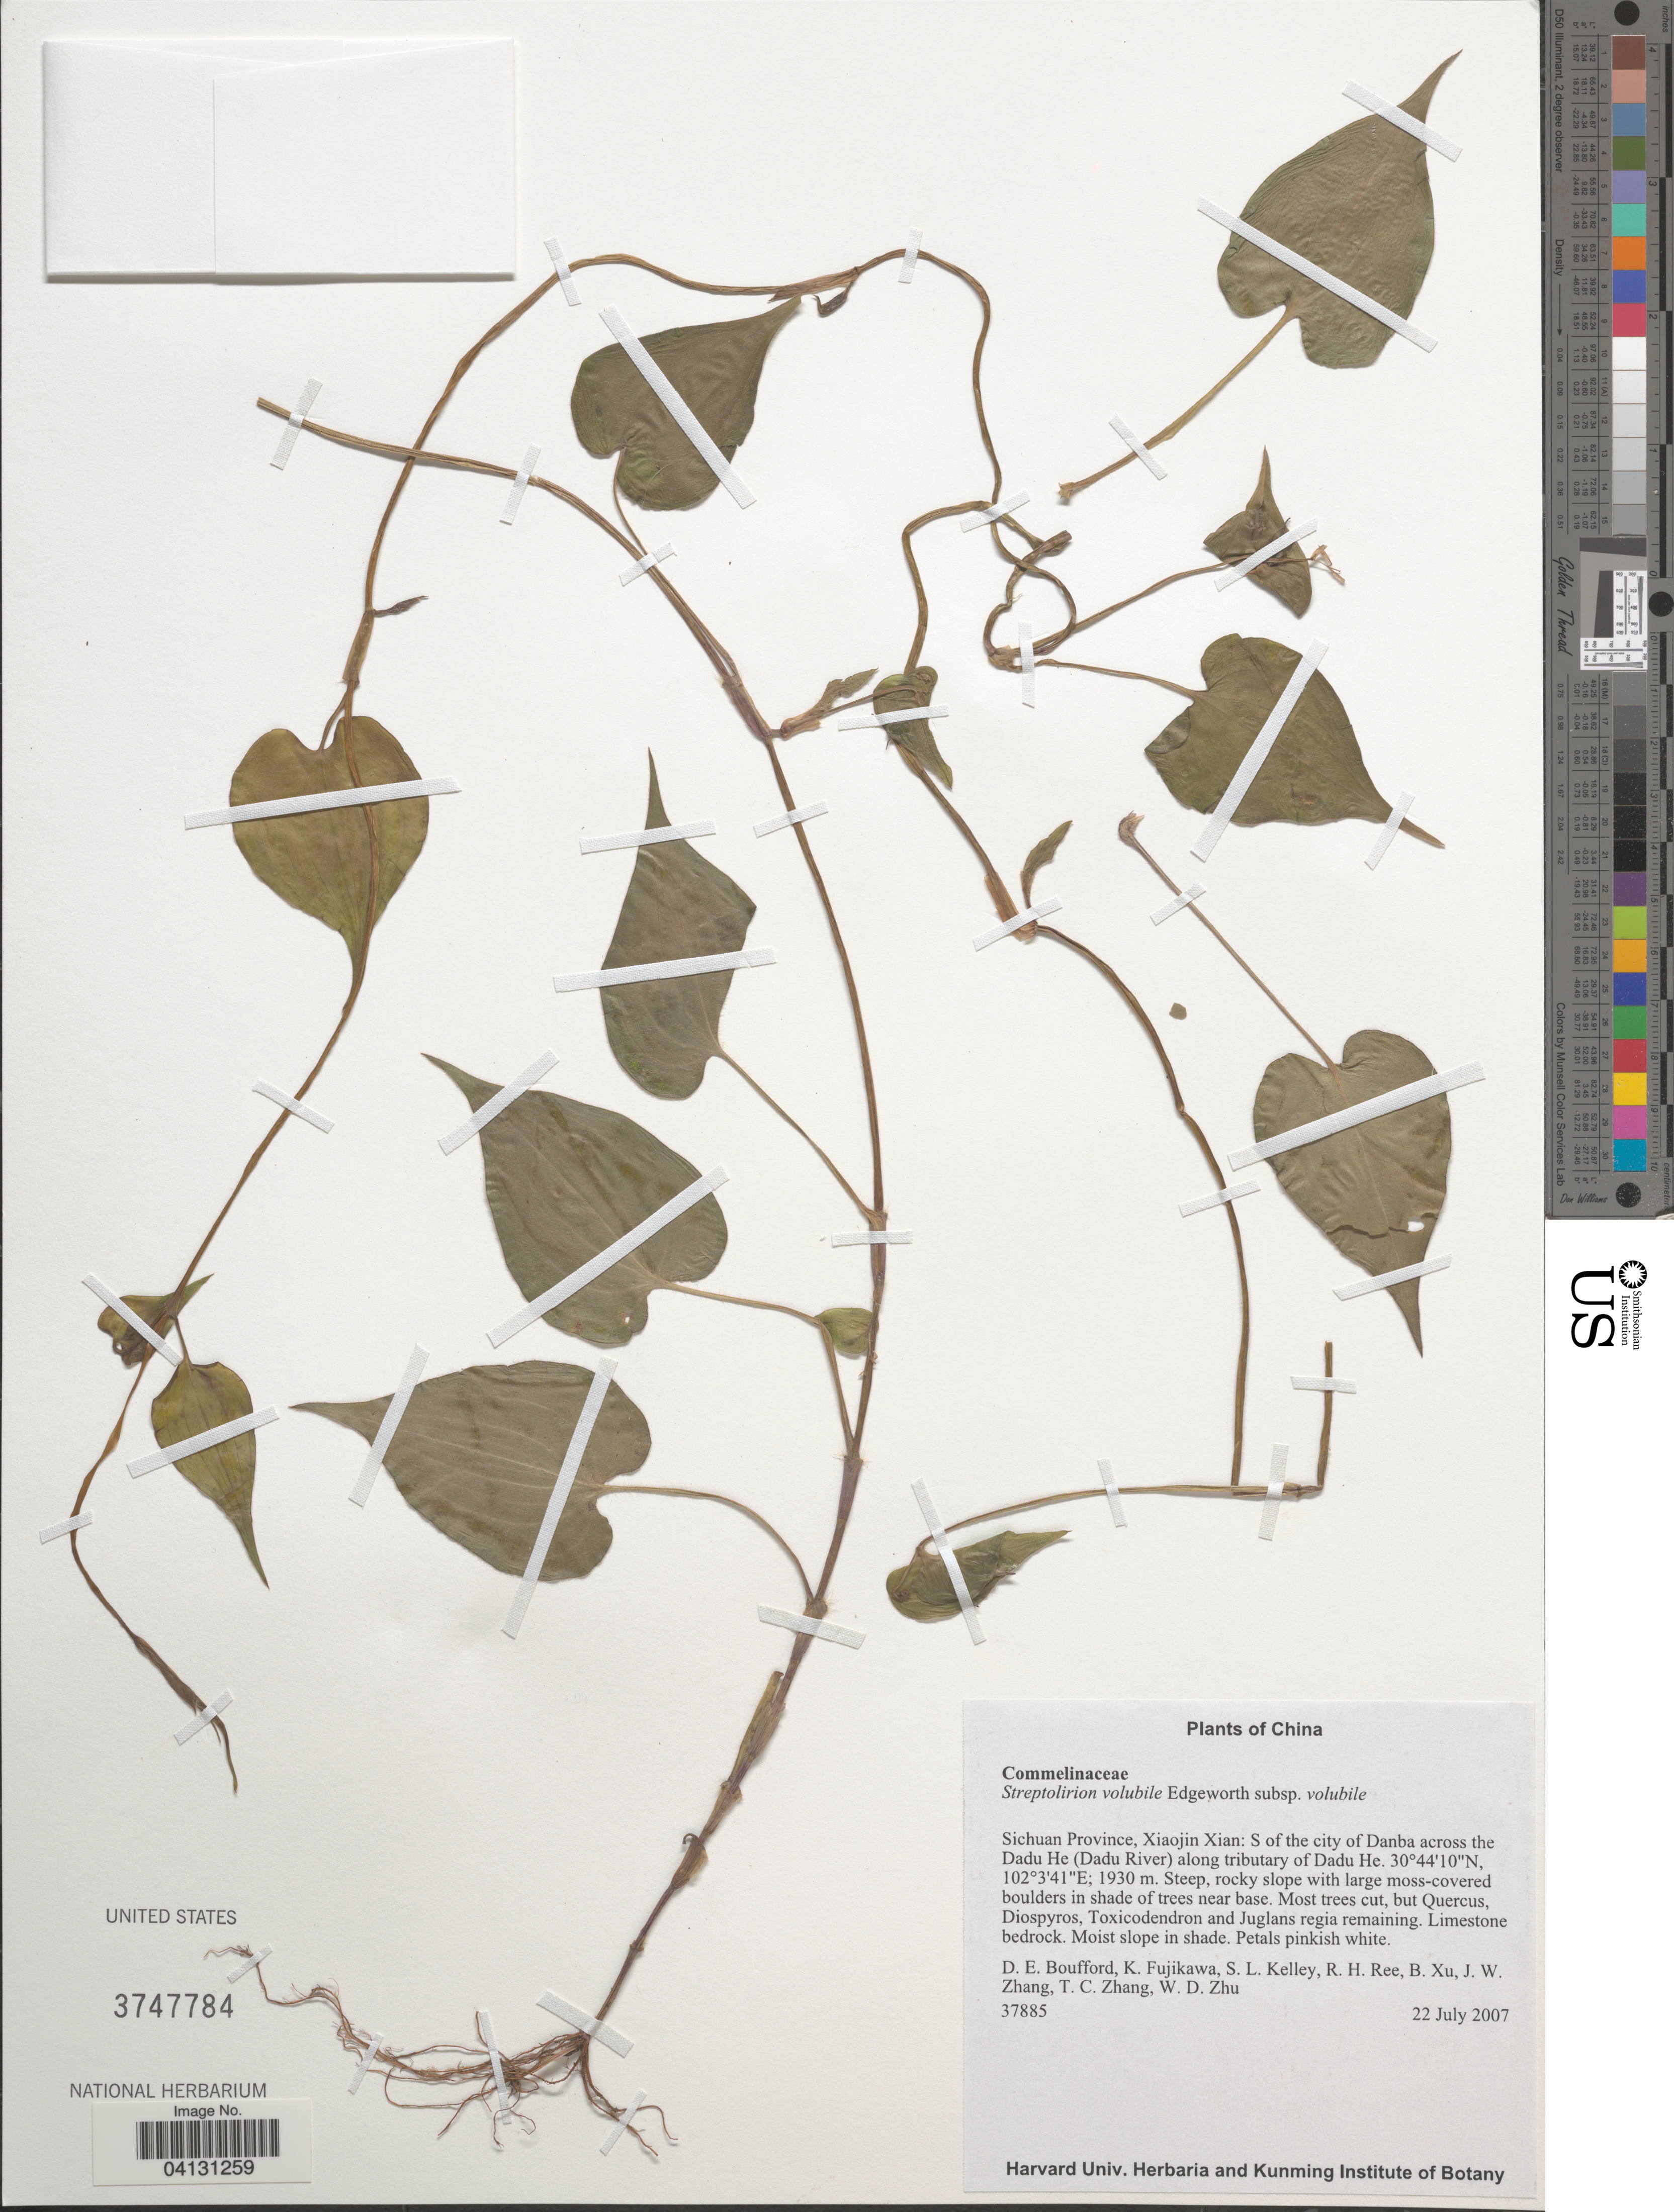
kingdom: Plantae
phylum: Tracheophyta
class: Liliopsida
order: Commelinales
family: Commelinaceae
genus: Streptolirion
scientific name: Streptolirion volubile subsp. volubile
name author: Edgew.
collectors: D. E. Boufford, K. Fujikawa, S. Kelley, R. Ree & et al.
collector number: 37885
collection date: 2007-07-22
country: China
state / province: Sichuan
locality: Xiaojin Xian: S of the city of Danba across the Dadu He (Dadu River) along tributary of Dadu He.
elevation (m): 1930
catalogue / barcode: US 3747784